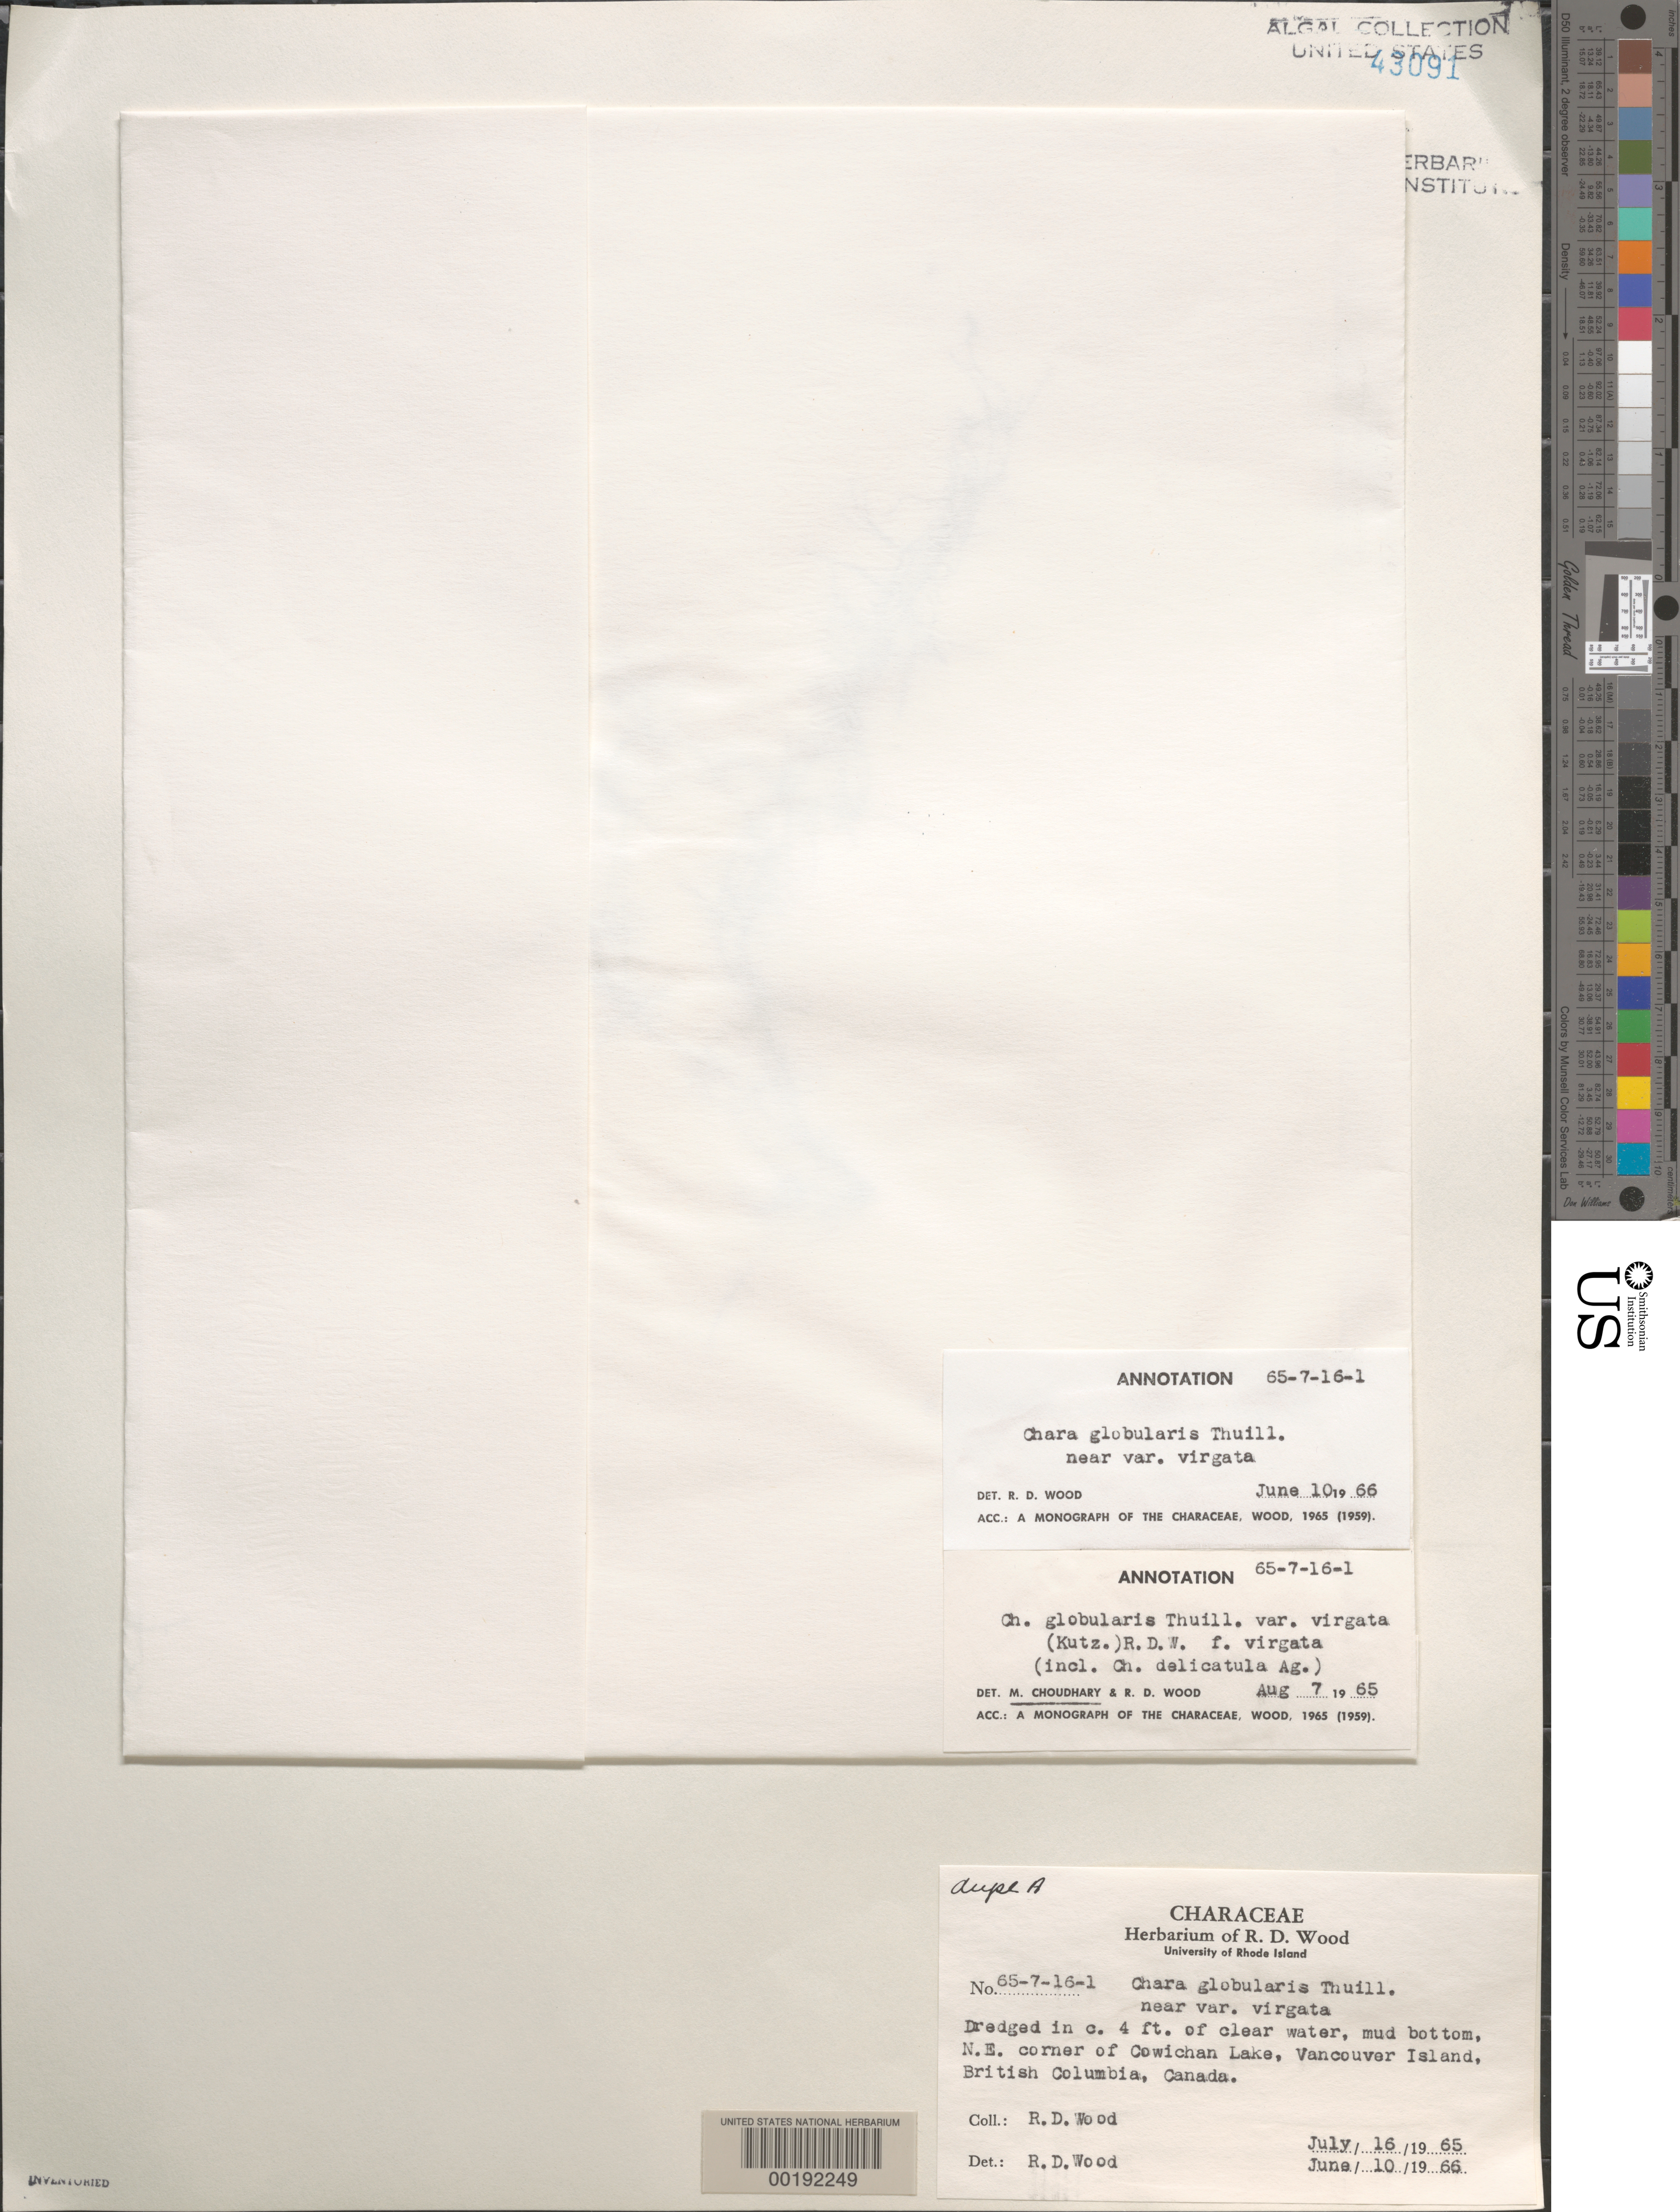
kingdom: Plantae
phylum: Charophyta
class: Charophyceae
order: Charales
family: Characeae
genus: Chara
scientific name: Chara globularis var. virgata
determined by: Wood, R. D.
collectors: R. Wood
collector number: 65-7-16-1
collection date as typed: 16 Jul 1965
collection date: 1965-07-16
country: Canada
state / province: British Columbia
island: Vancouver Island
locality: Cowichan Lake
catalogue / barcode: US 43091